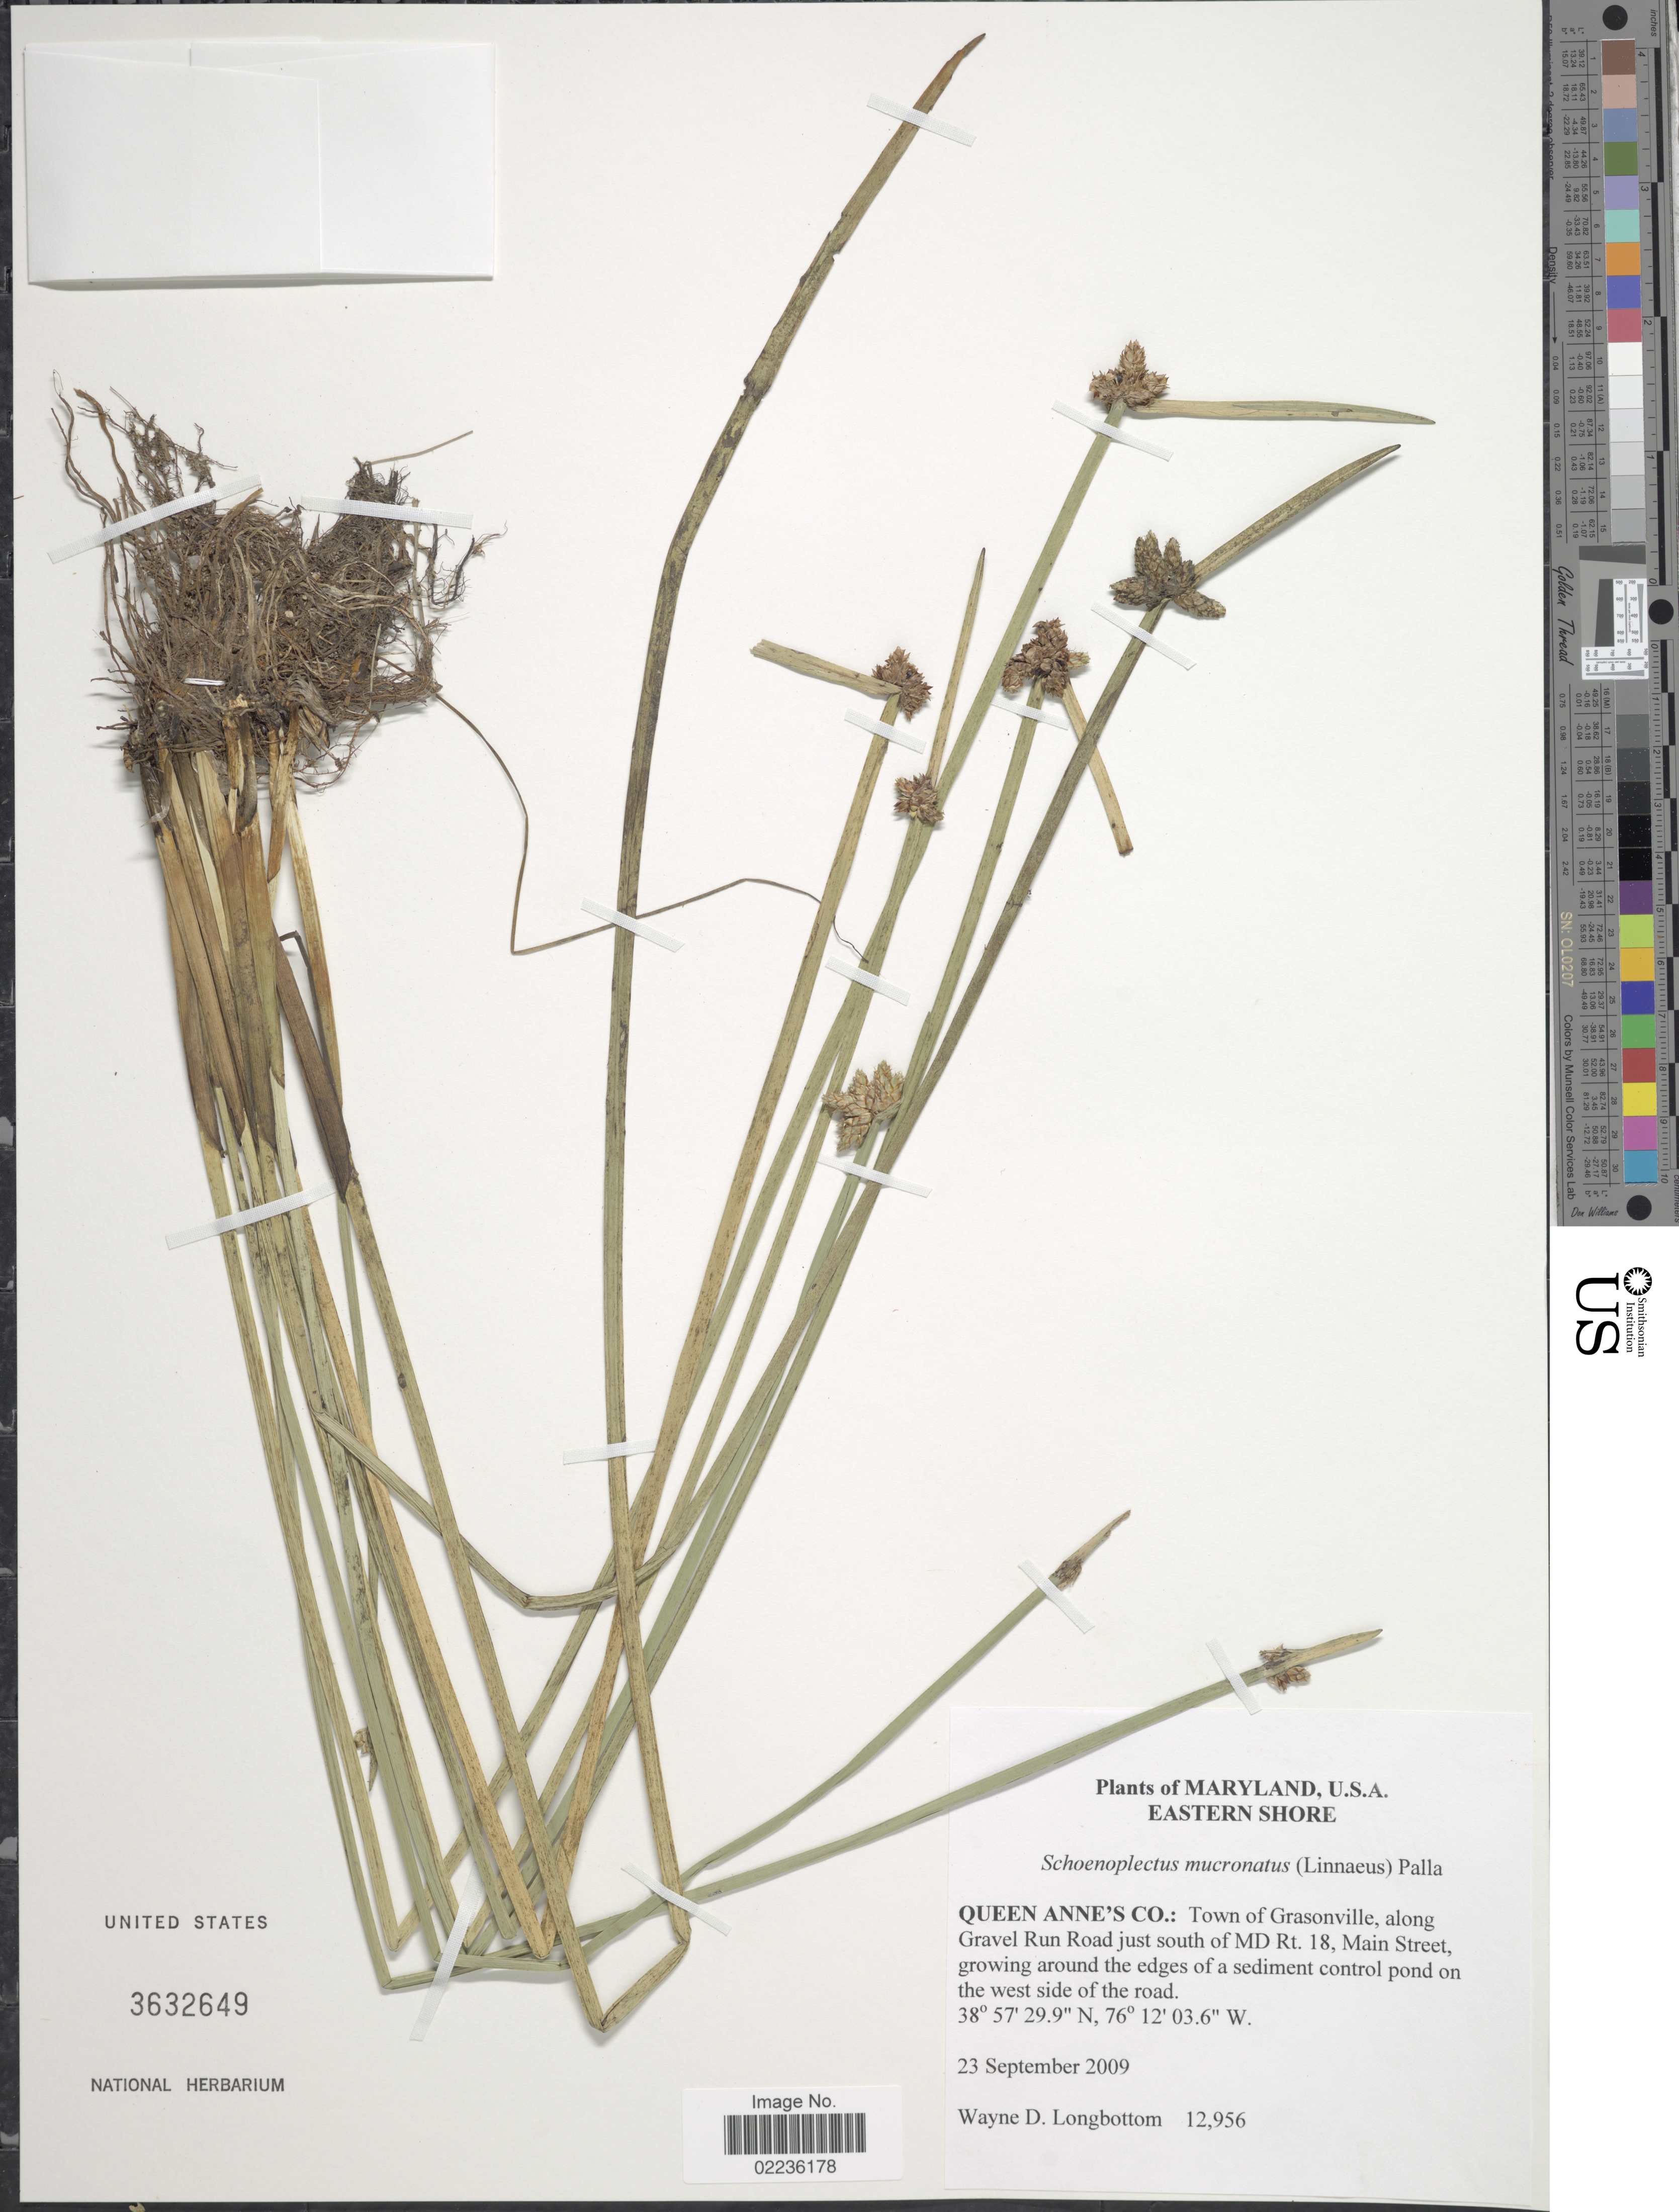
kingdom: Plantae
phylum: Tracheophyta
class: Liliopsida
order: Poales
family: Cyperaceae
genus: Schoenoplectus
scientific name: Schoenoplectus mucronatus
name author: (L.) Palla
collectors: W. D. Longbottom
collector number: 12956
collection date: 2009-09-23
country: United States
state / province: Maryland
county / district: Queen Anne's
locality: U.S.A. Eastern Shore. Queen Anne's Co.: Town of Grasonville, along Gravel Run Road just south of MD Rt. 18, Main Street, growing around the edges of a sediment control pond on the west side of the road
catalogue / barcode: US 3632649